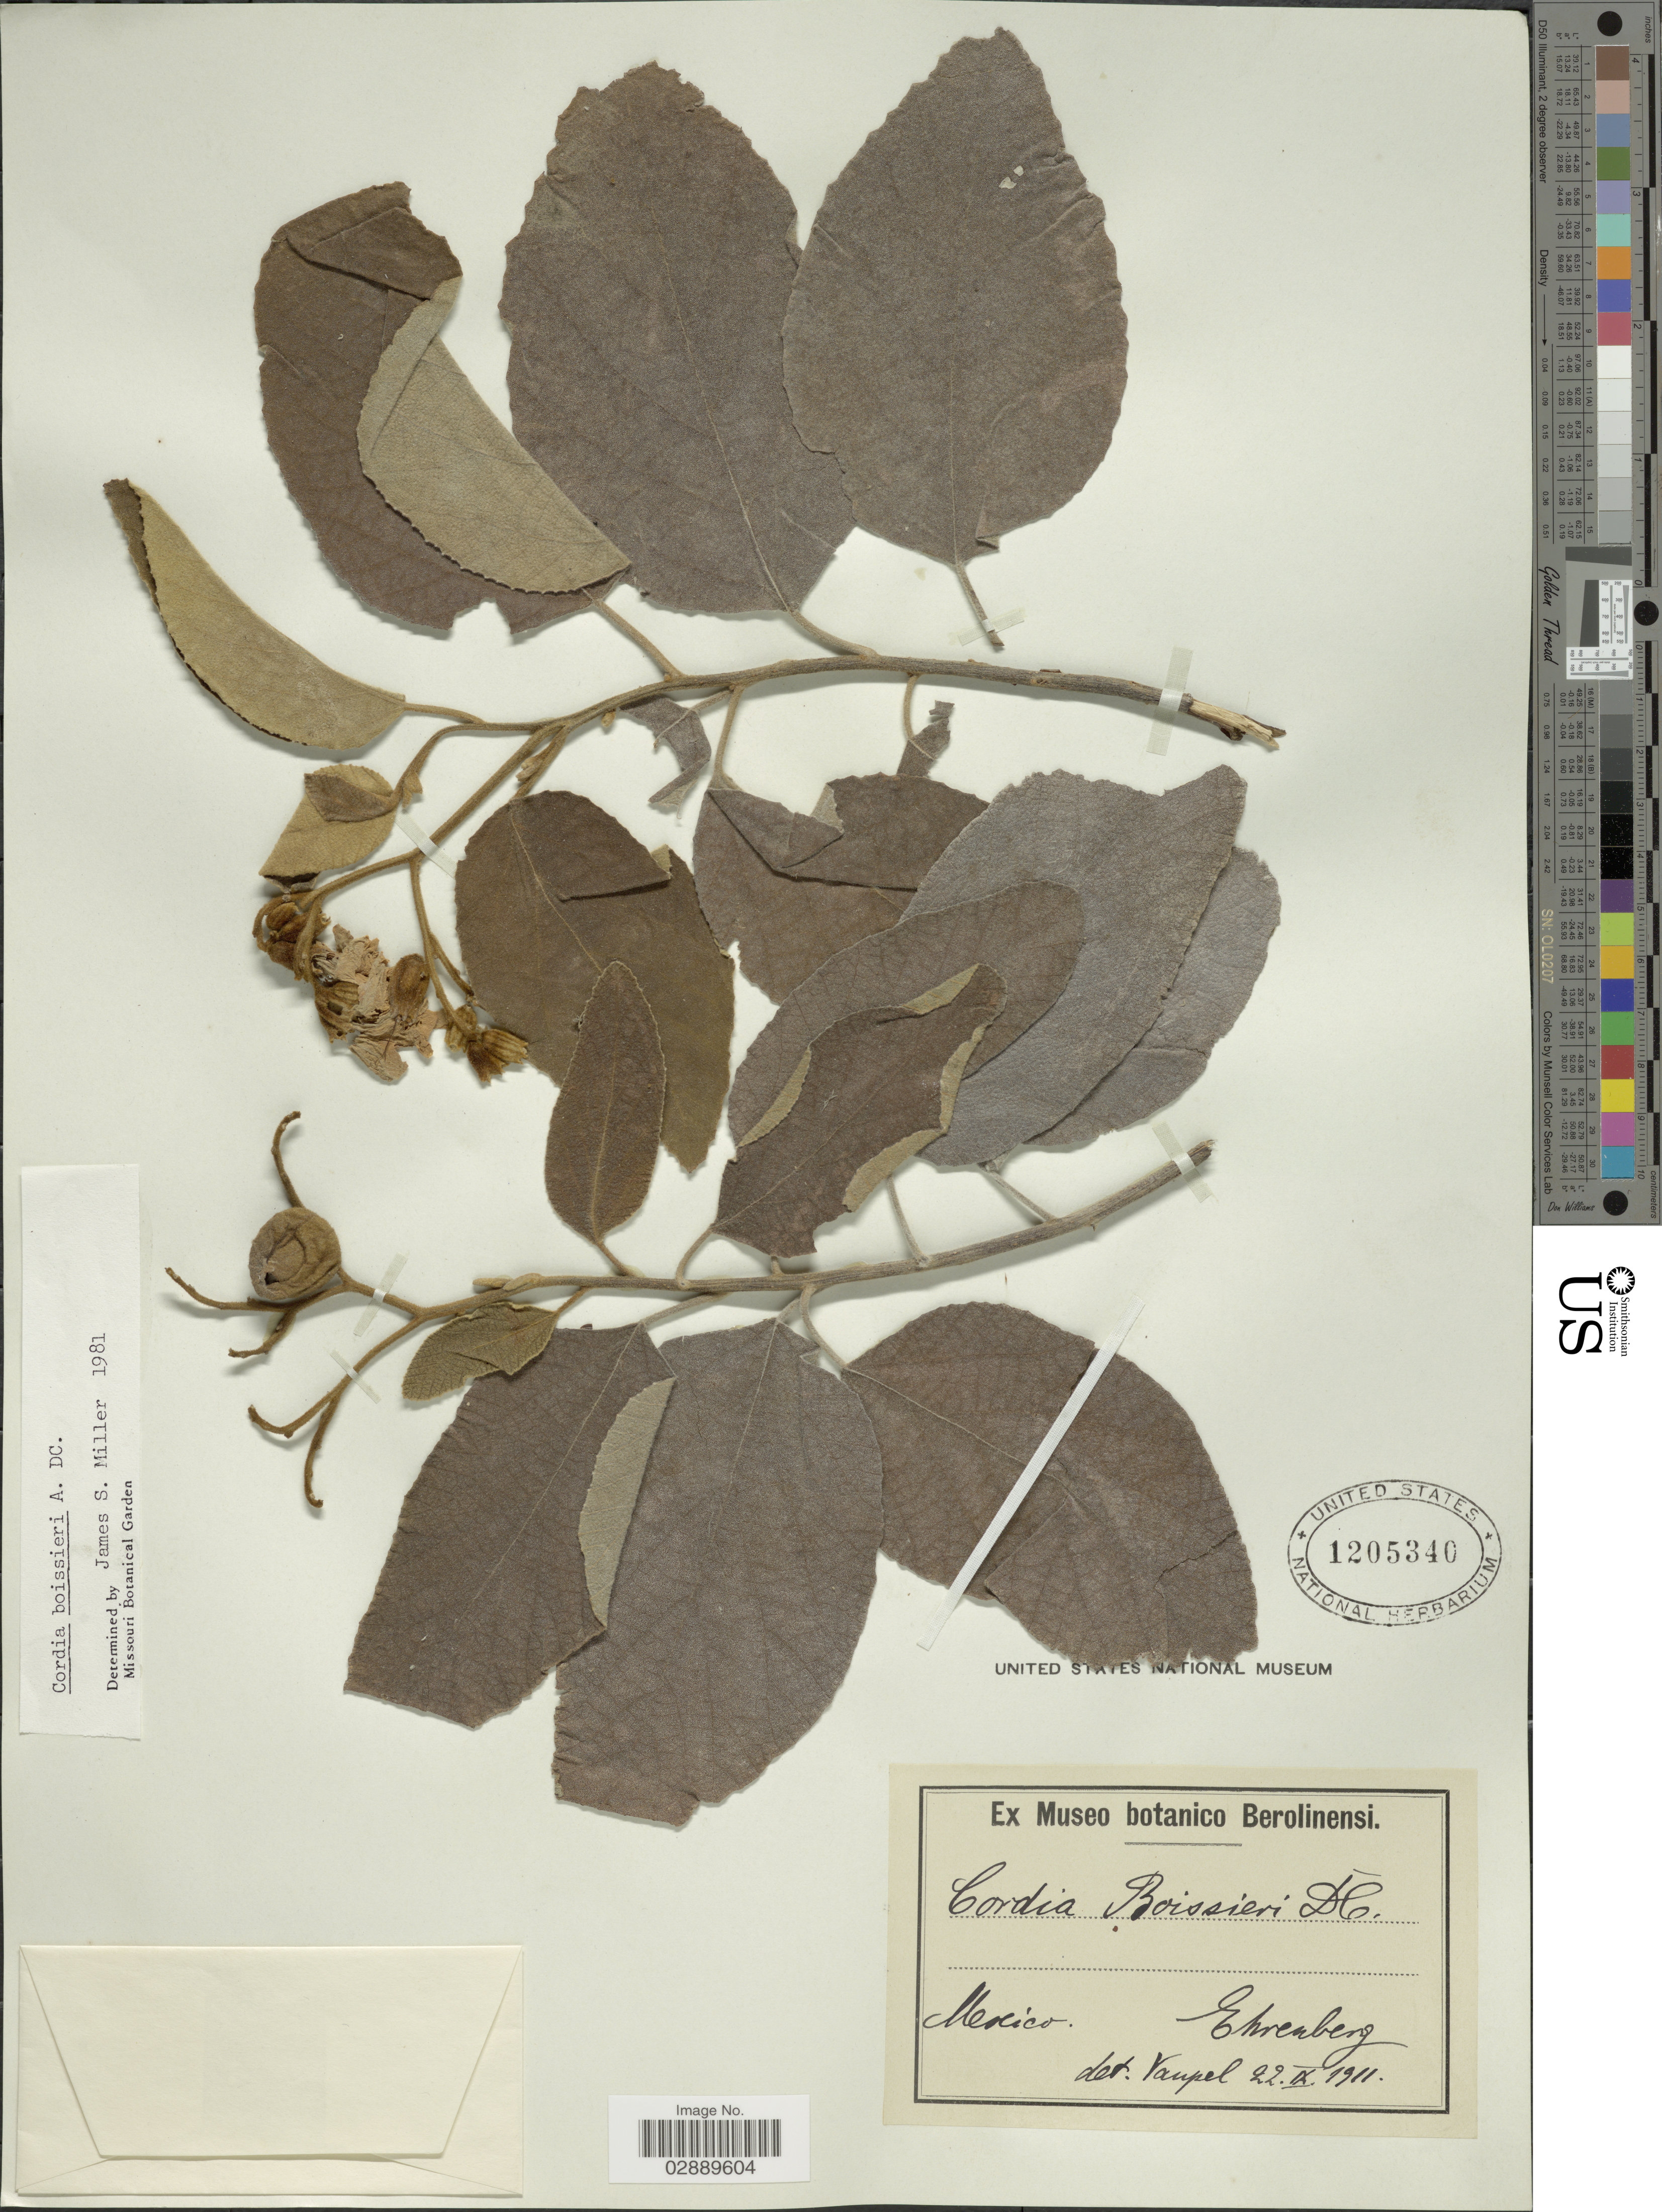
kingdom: Plantae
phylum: Tracheophyta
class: Magnoliopsida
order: Boraginales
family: Cordiaceae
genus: Cordia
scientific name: Cordia boissieri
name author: A. DC.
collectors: -. Ehrenberg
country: Mexico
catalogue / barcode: US 1205340